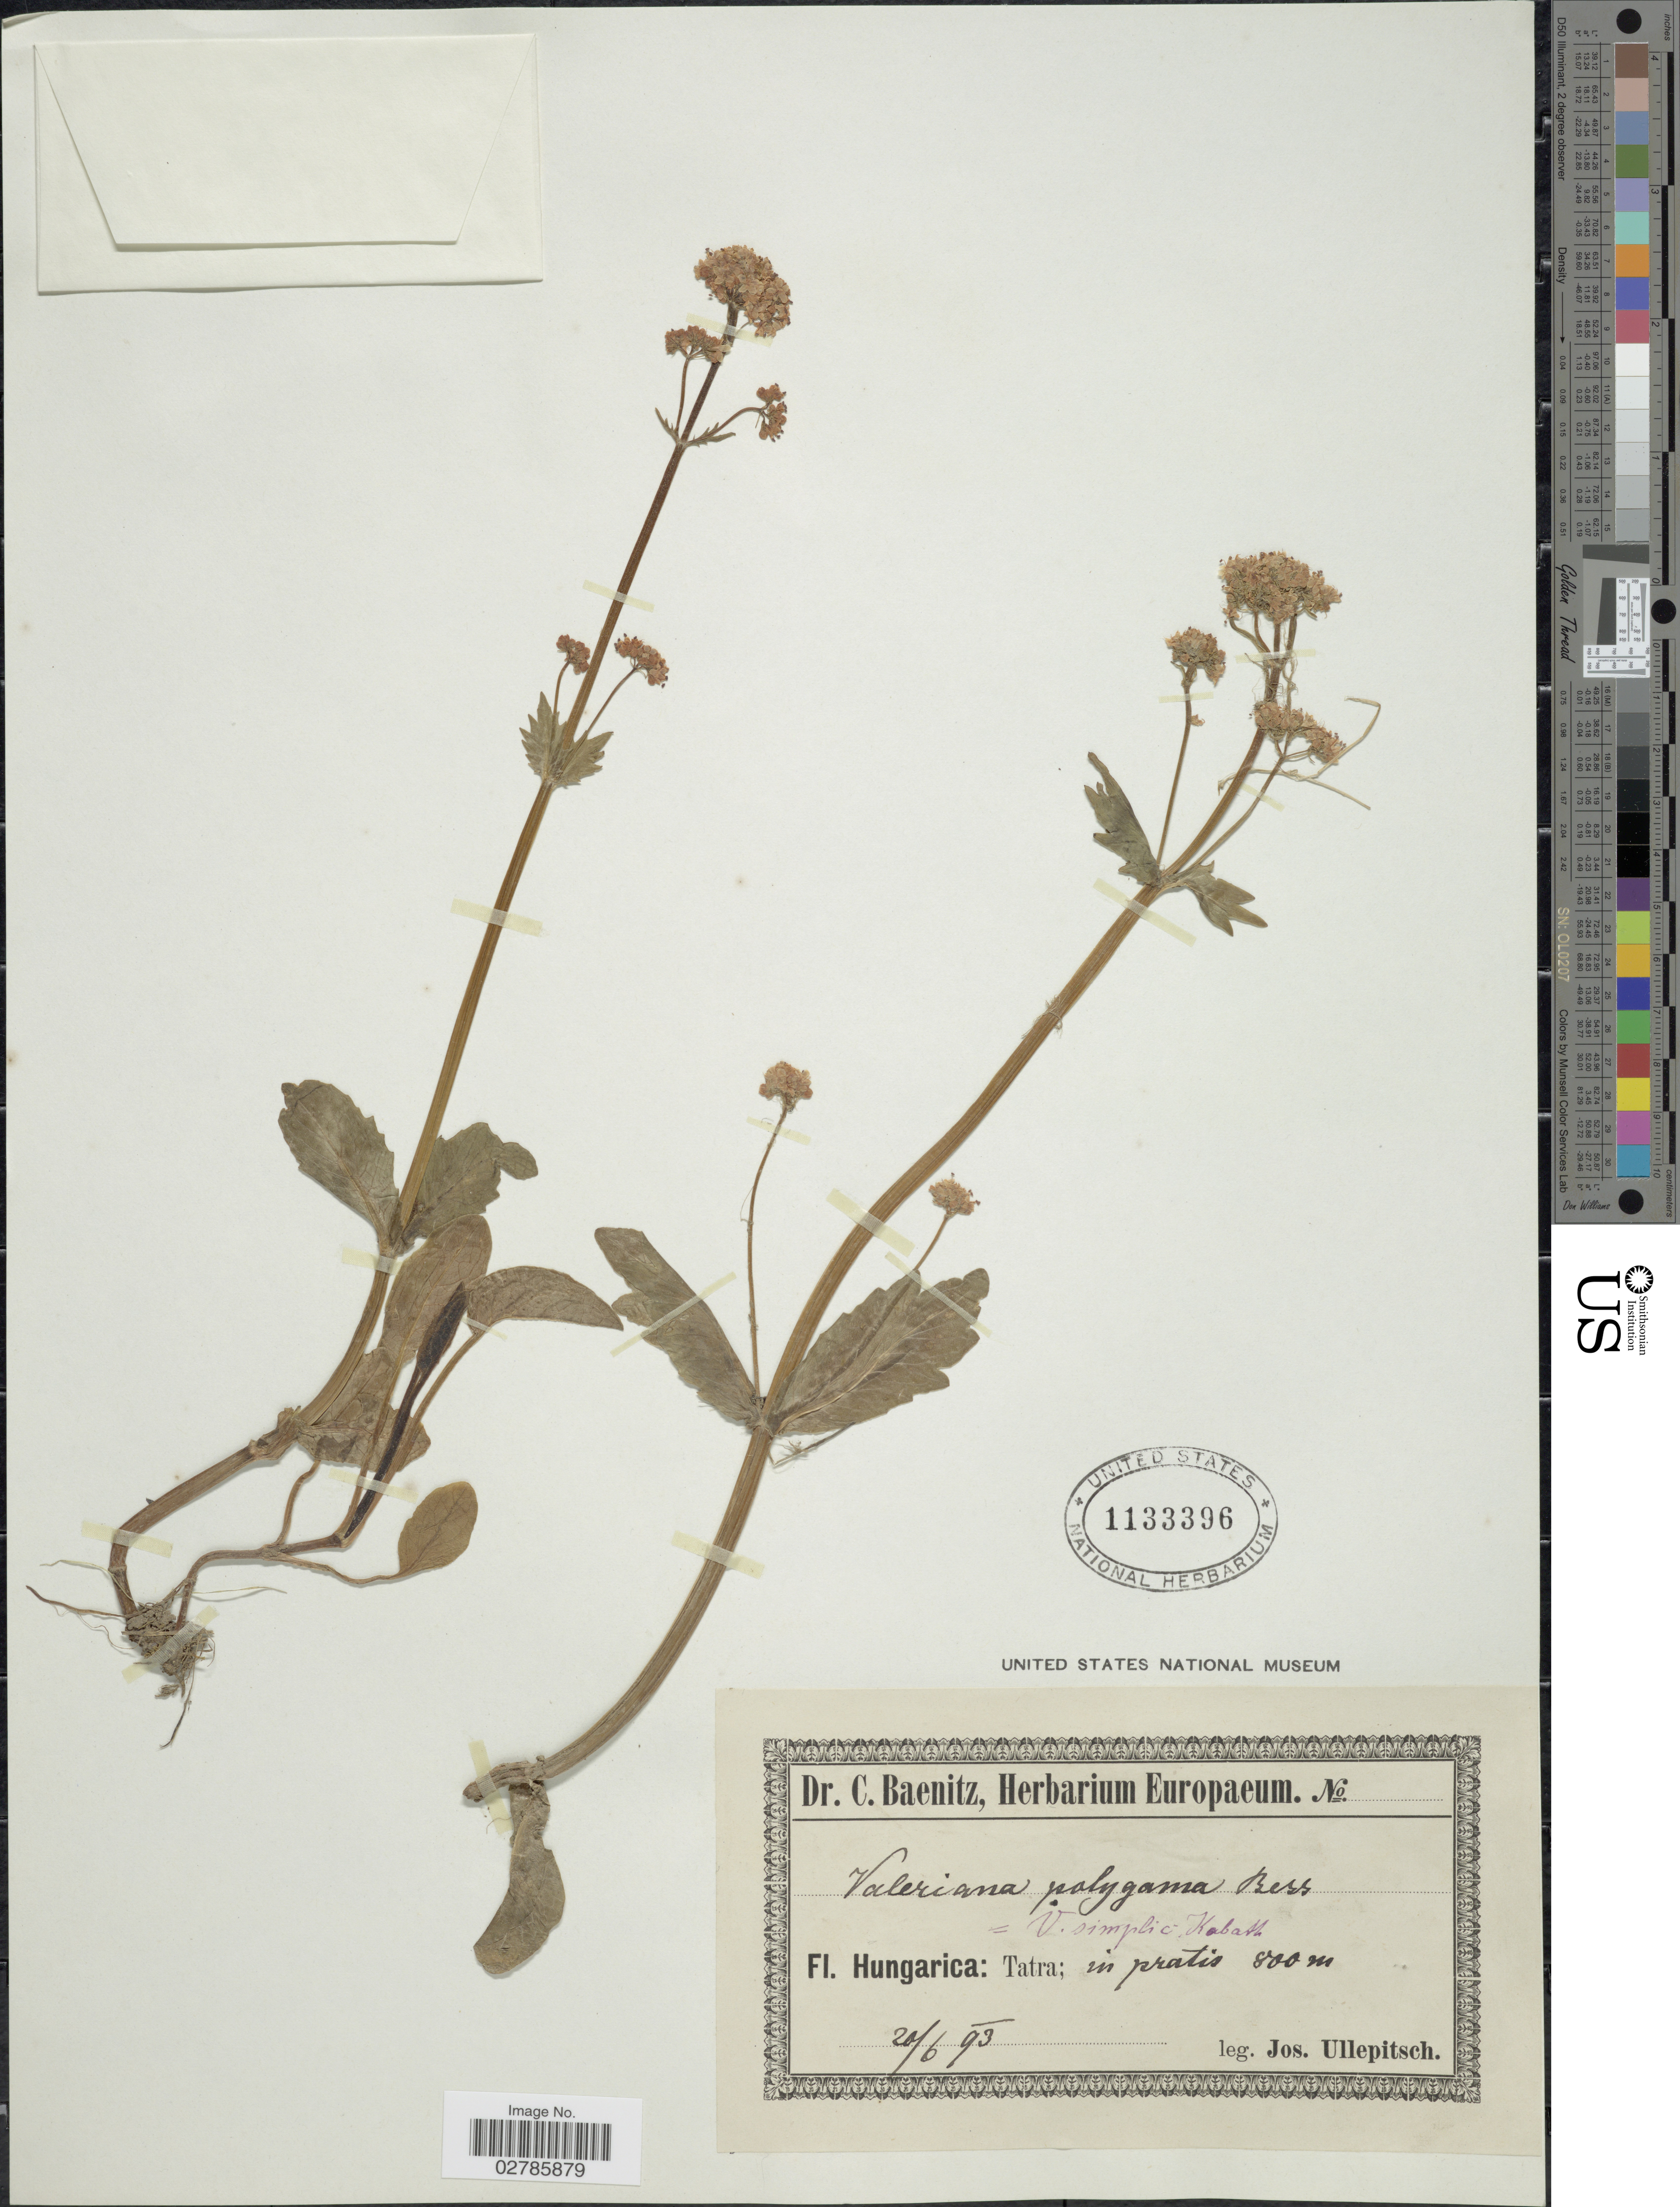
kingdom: Plantae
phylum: Tracheophyta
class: Magnoliopsida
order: Dipsacales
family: Caprifoliaceae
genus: Valeriana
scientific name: Valeriana polygama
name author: Besser ex DC.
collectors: J. Ullepitsch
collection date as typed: Transcribed d/m/y: 20/6/93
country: Hungary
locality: Fl. Hungarica: Tatra; in pratis.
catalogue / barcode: US 800